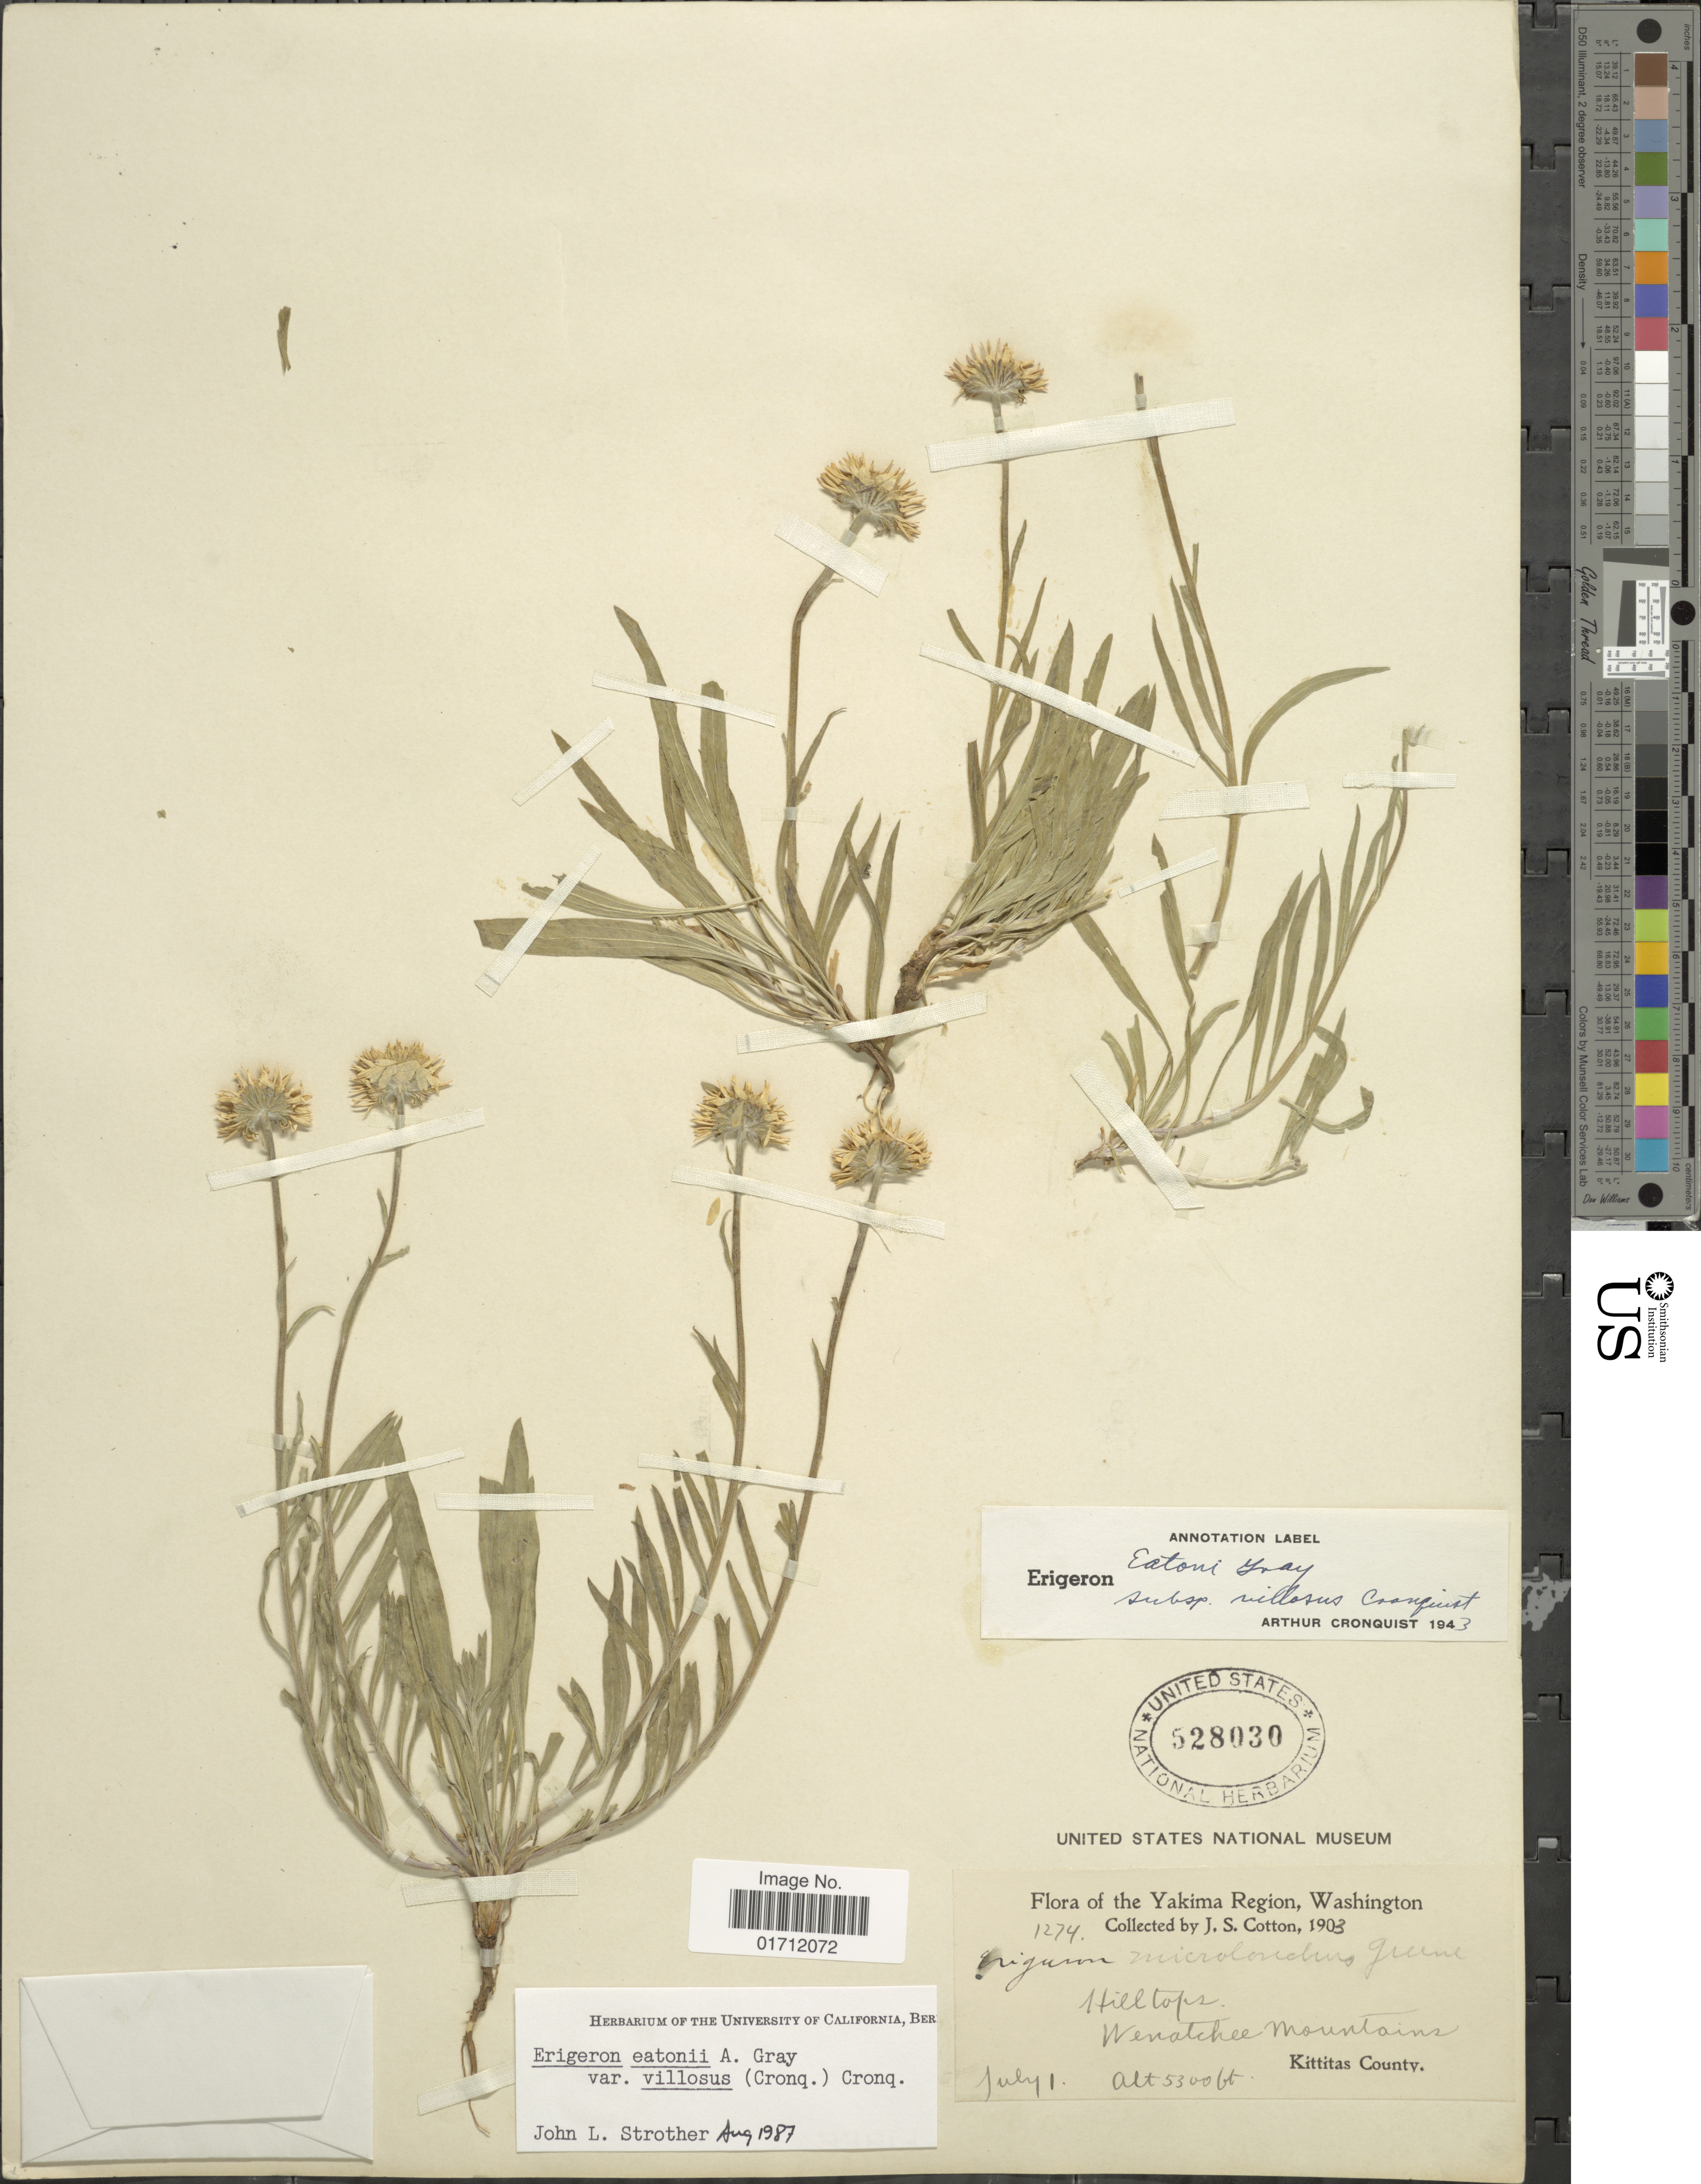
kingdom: Plantae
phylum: Tracheophyta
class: Magnoliopsida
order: Asterales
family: Asteraceae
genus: Erigeron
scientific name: Erigeron eatonii var. villosus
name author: (Cronq.) Cronq.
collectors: J. S. Cotton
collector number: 1274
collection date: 1903-07-01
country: United States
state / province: Washington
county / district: Kittitas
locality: The Yakima Region, Wenatchee Mountains, Kittitas County.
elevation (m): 1615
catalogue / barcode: US 528030